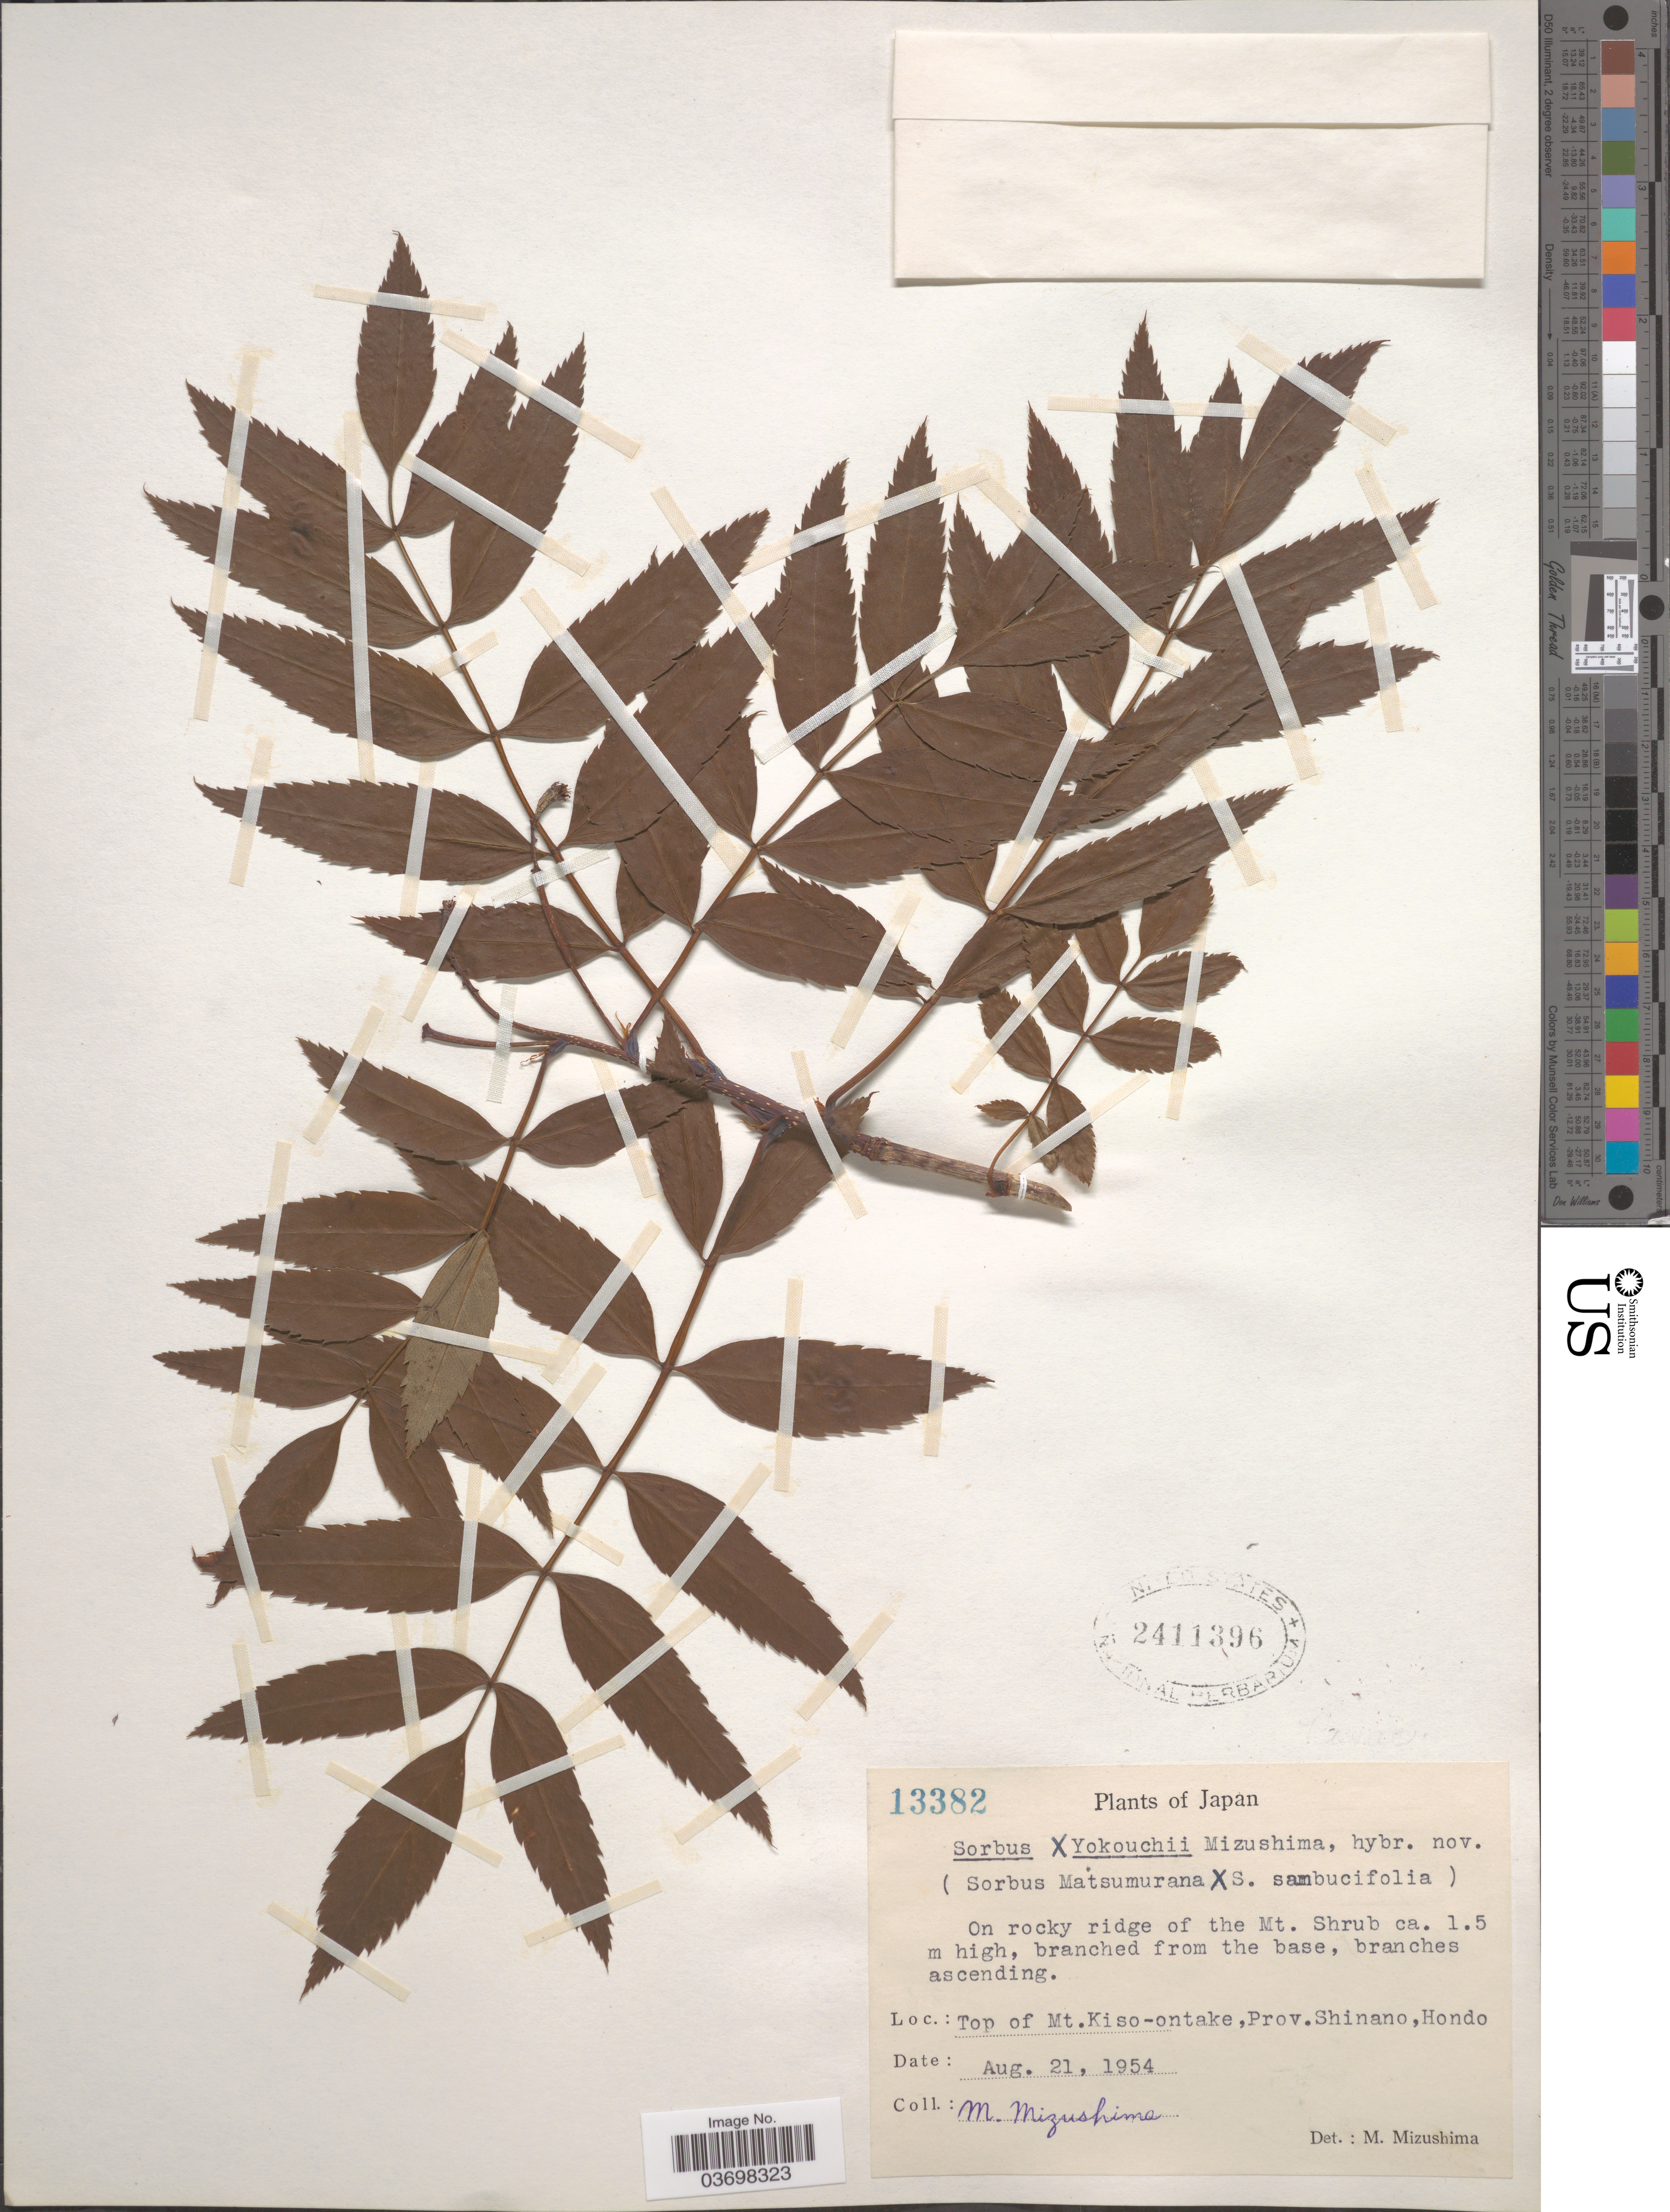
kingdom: Plantae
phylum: Tracheophyta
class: Magnoliopsida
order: Rosales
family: Rosaceae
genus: Sorbus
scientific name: Sorbus matsumurana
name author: (Makino) Koehne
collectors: M. Mizushima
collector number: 13382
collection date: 1954-08-21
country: Japan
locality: Top of Mt. Kiso-ontake, Prov. Shinano, Hondo.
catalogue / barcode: US 2411396